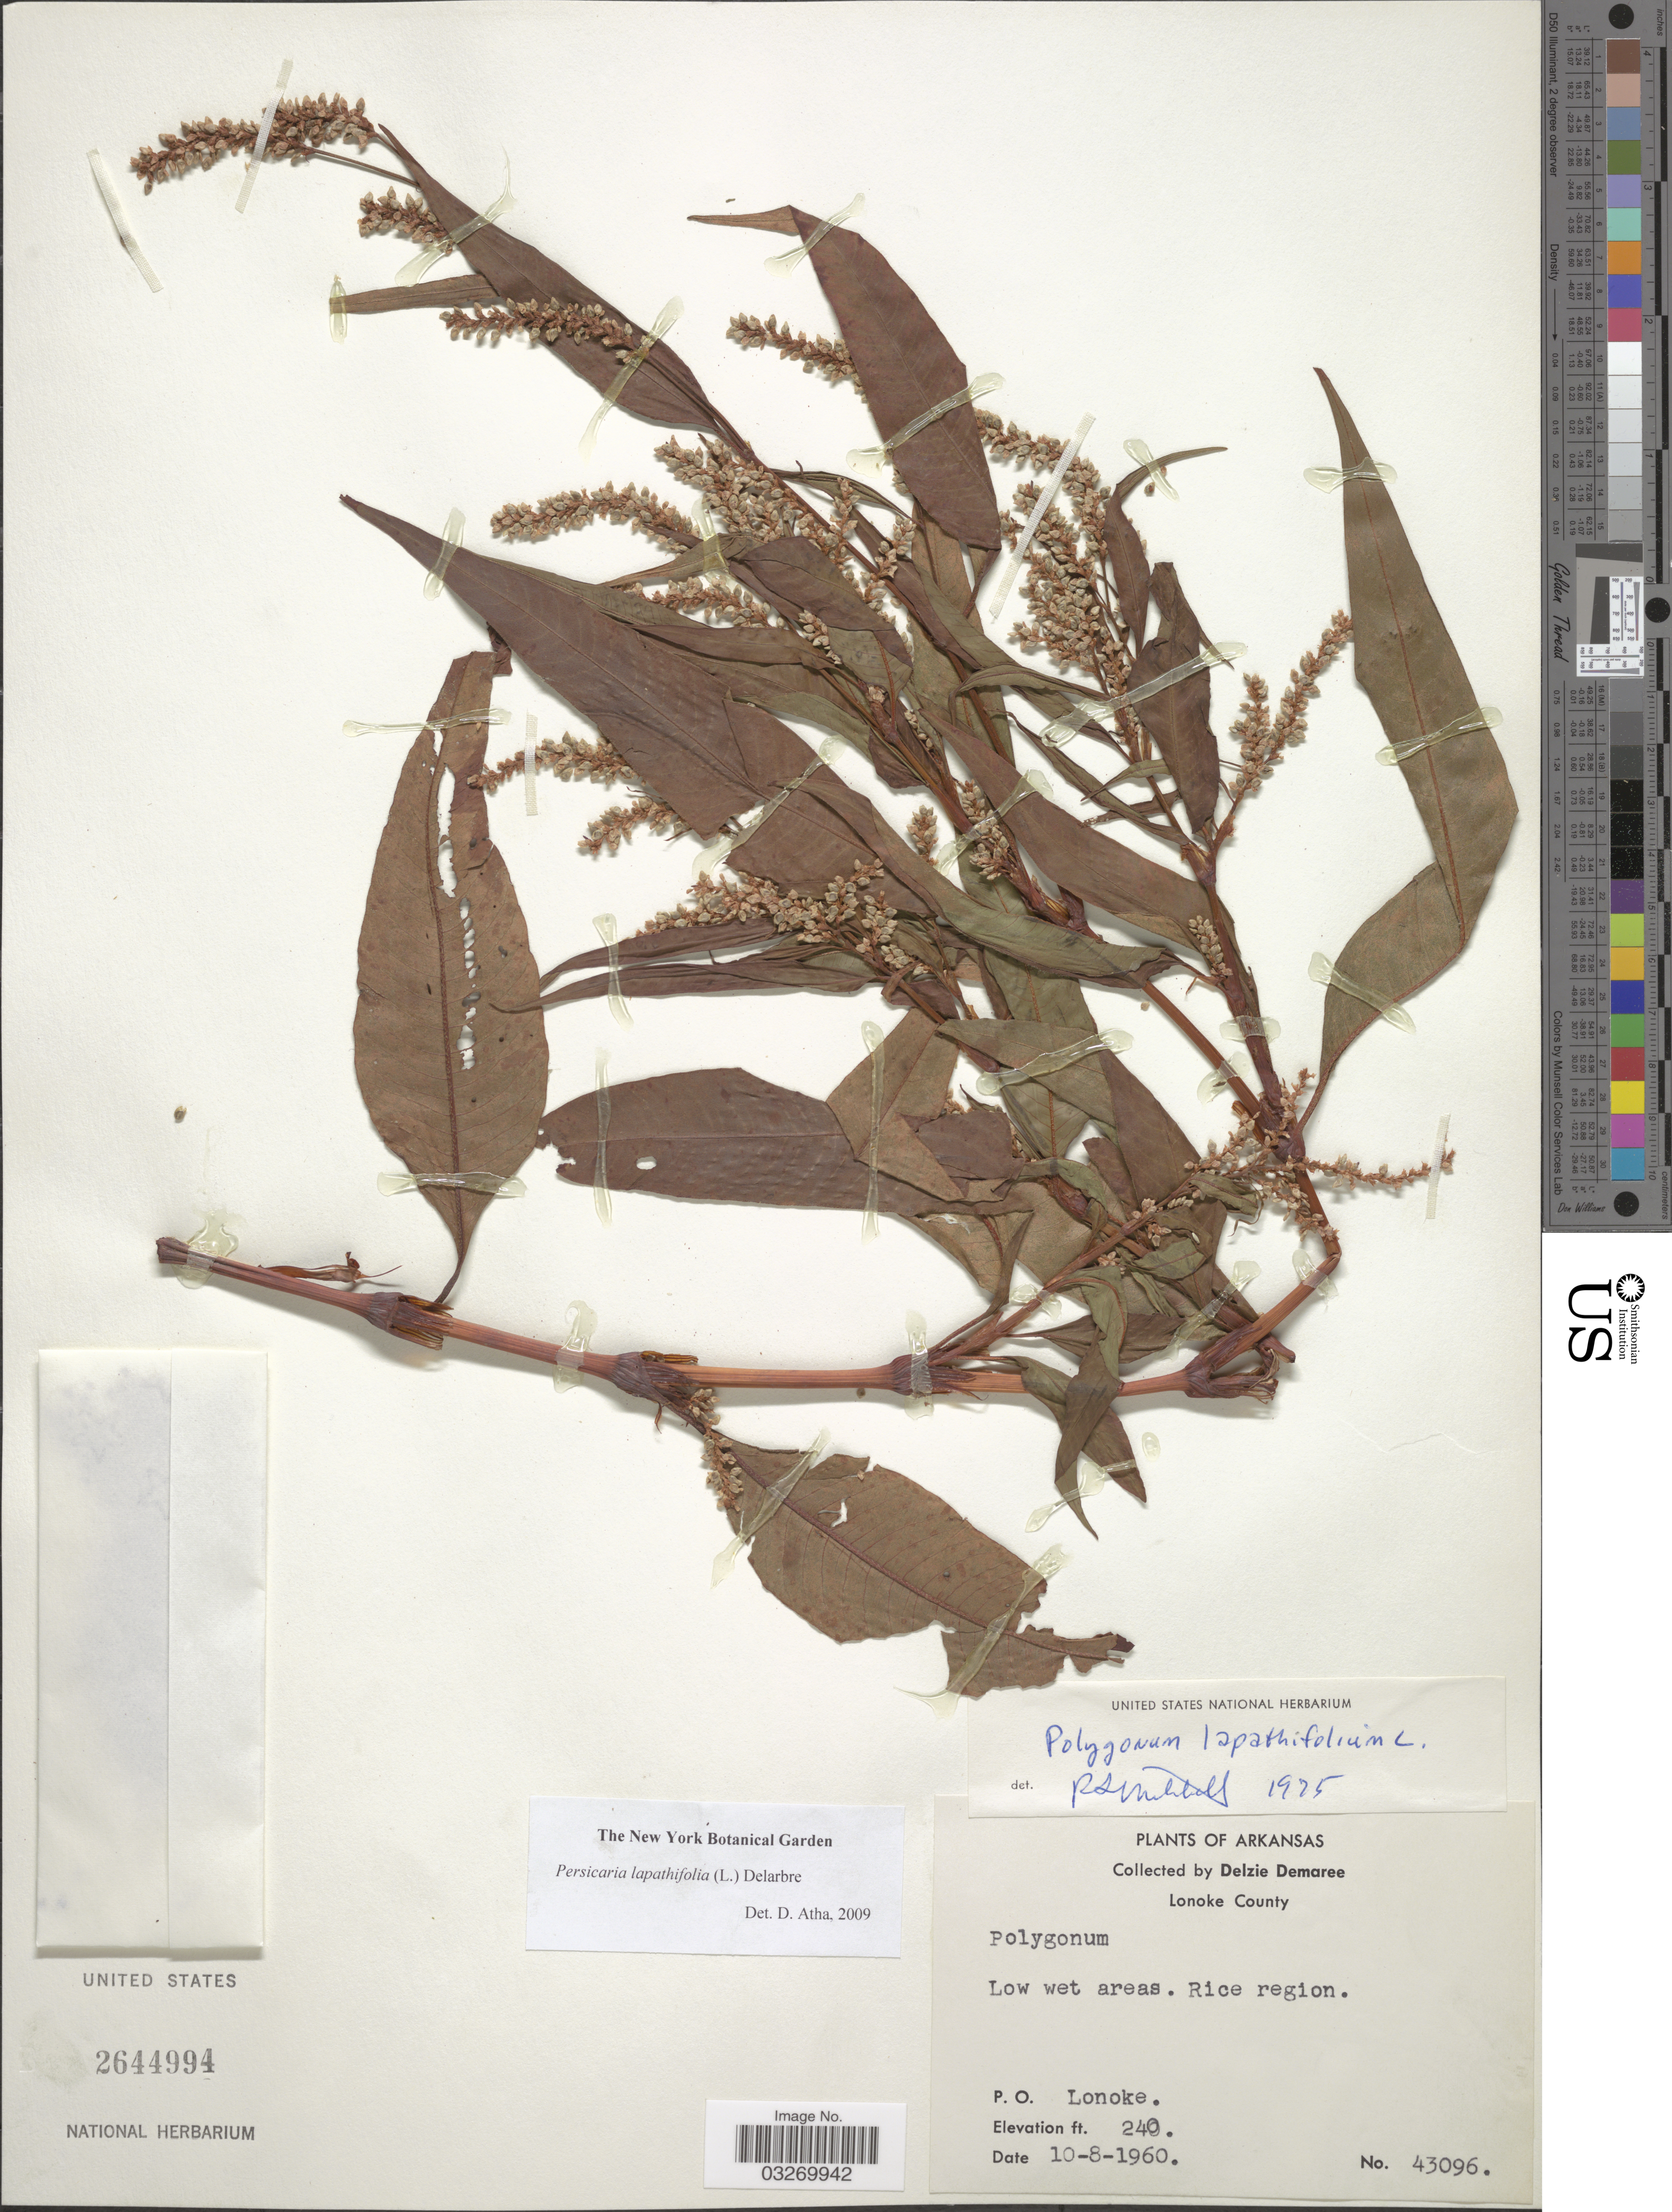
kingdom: Plantae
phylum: Tracheophyta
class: Magnoliopsida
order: Caryophyllales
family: Polygonaceae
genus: Persicaria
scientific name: Persicaria lapathifolia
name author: (L.) Delarbre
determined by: Atha, D. E.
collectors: D. Demaree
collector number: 43096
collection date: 1960-10-08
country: United States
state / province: Arkansas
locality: Lonoke County. Low wet areas. Rice region. P. O. Lonoke.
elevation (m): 73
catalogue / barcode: US 2644994